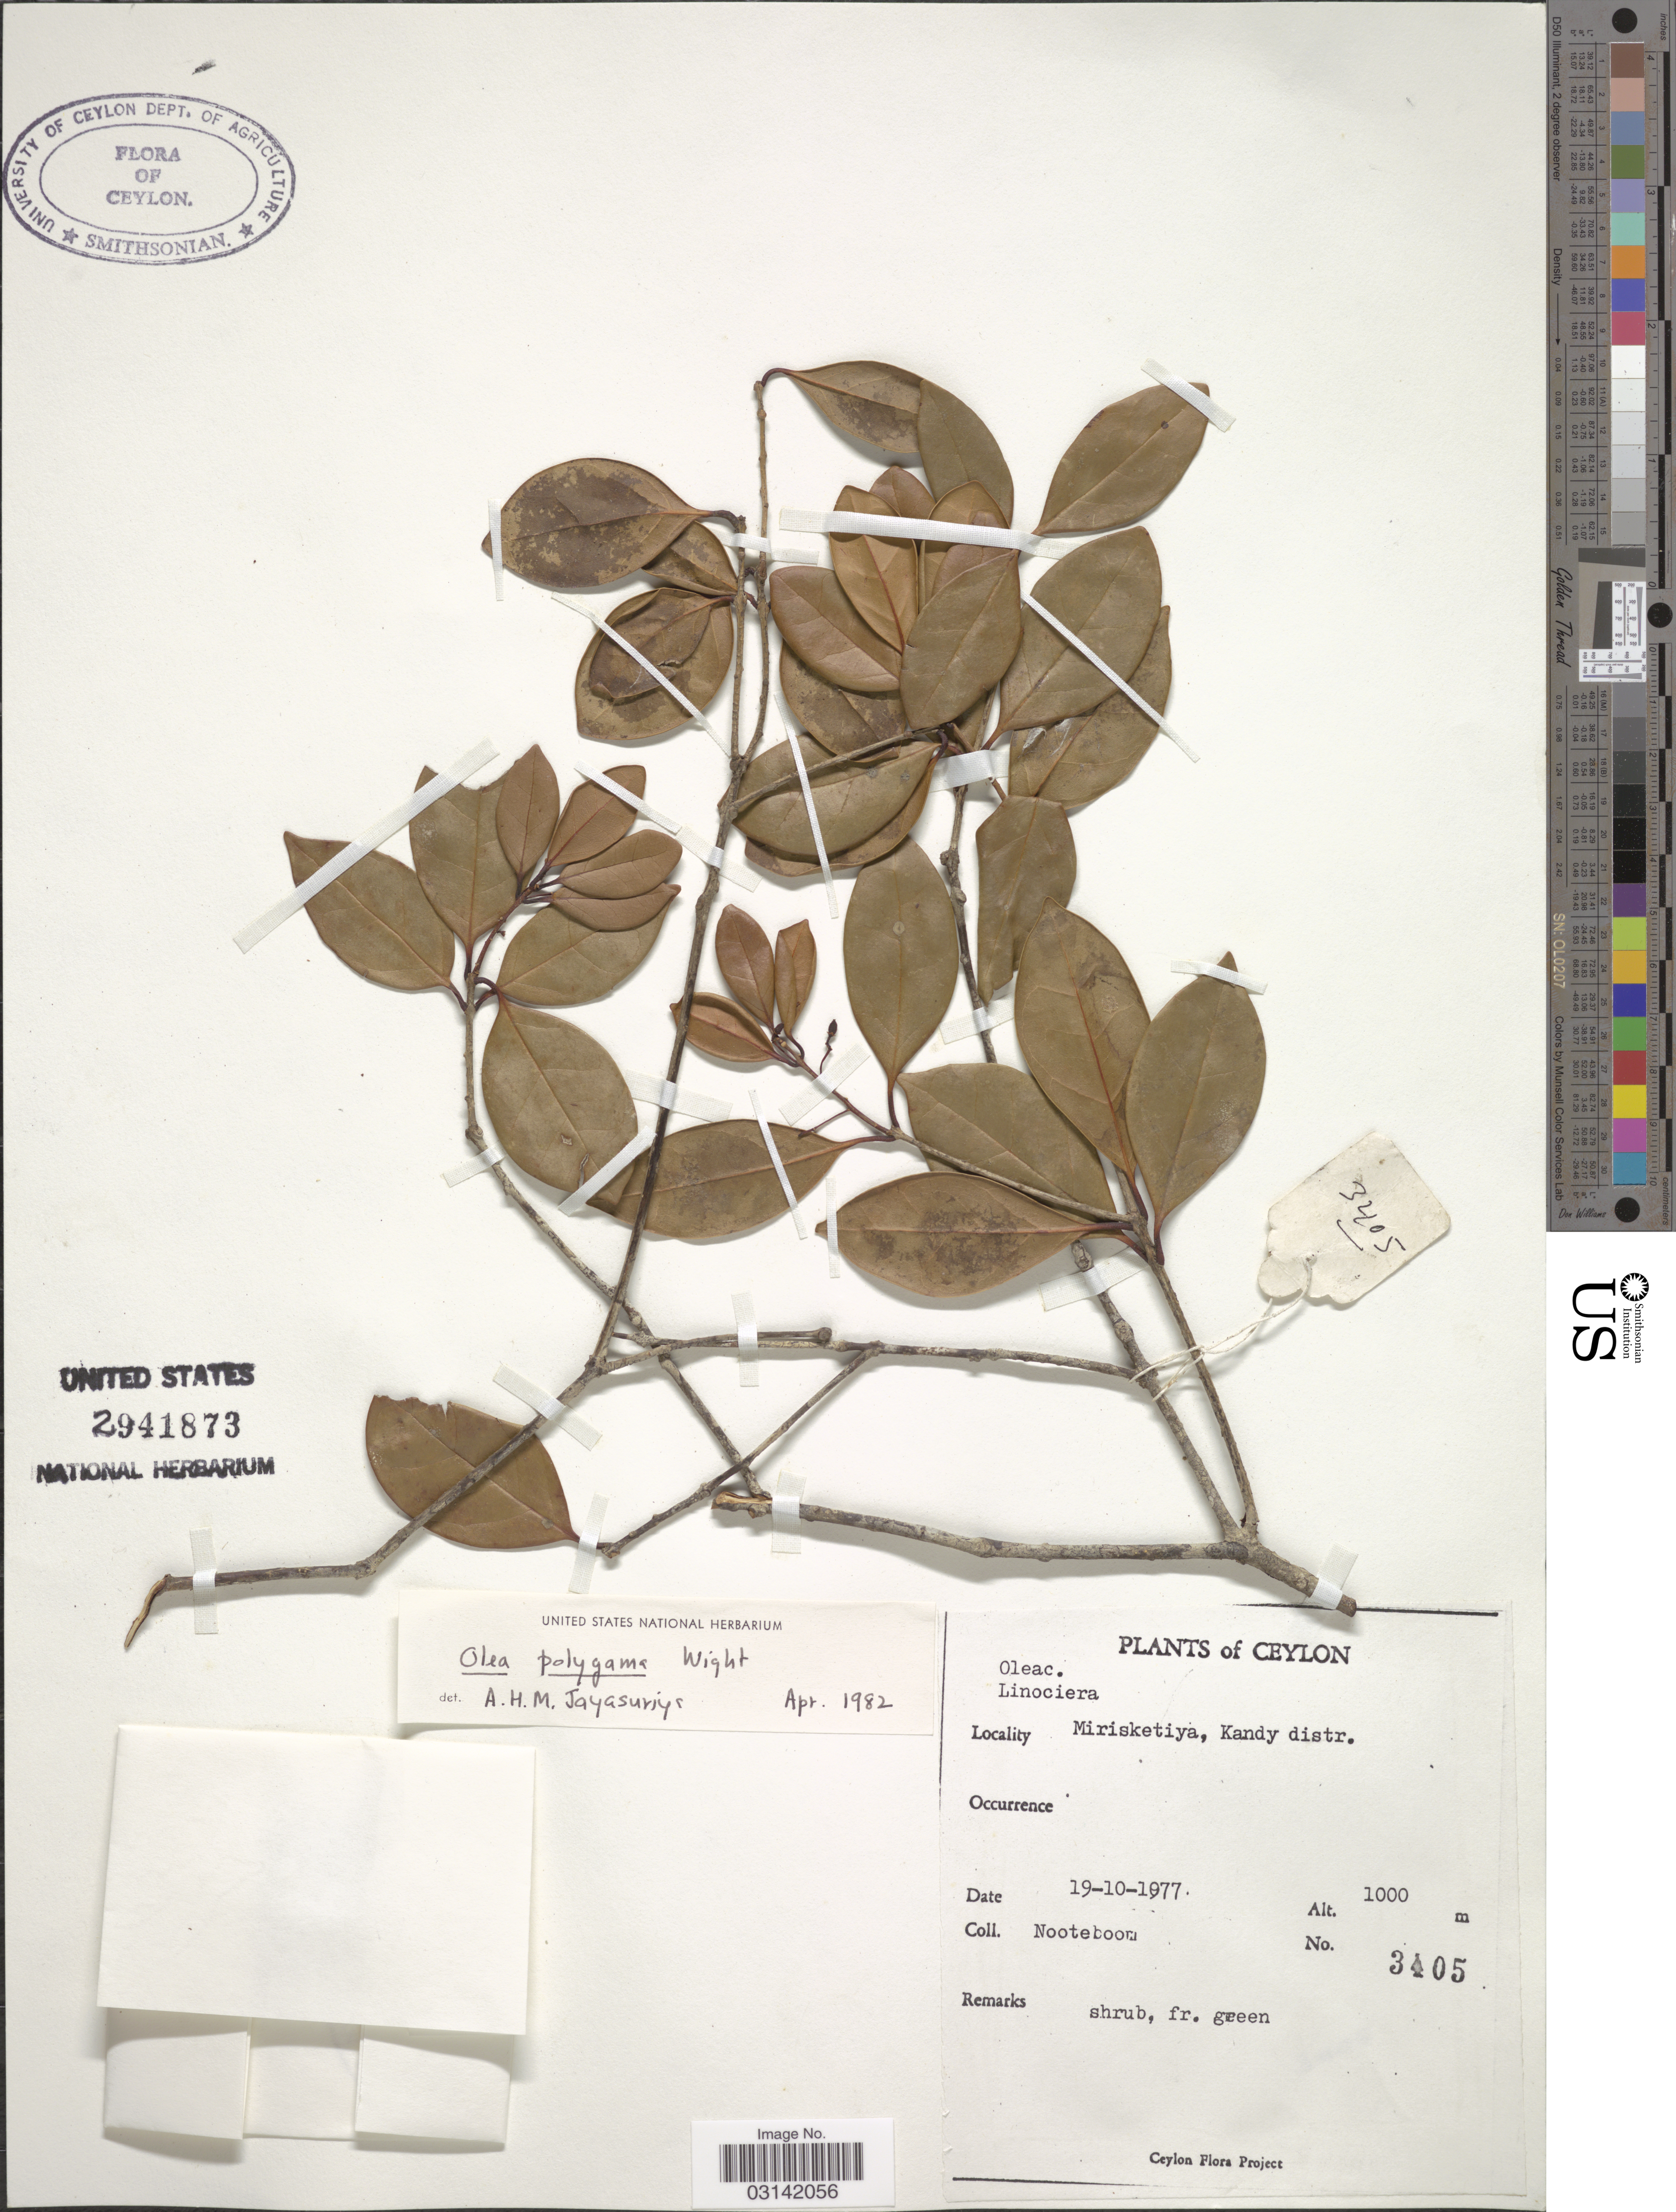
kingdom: Plantae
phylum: Tracheophyta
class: Magnoliopsida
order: Lamiales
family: Oleaceae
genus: Tetrapilus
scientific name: Tetrapilus polygamus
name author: (Wight) L.A.S. Johnson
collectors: Nooteboom, --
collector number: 3405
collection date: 1977-10-19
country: Sri Lanka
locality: Ceylon, Mirisketiya, Kandy distr.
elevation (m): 1000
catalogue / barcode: US 2941873